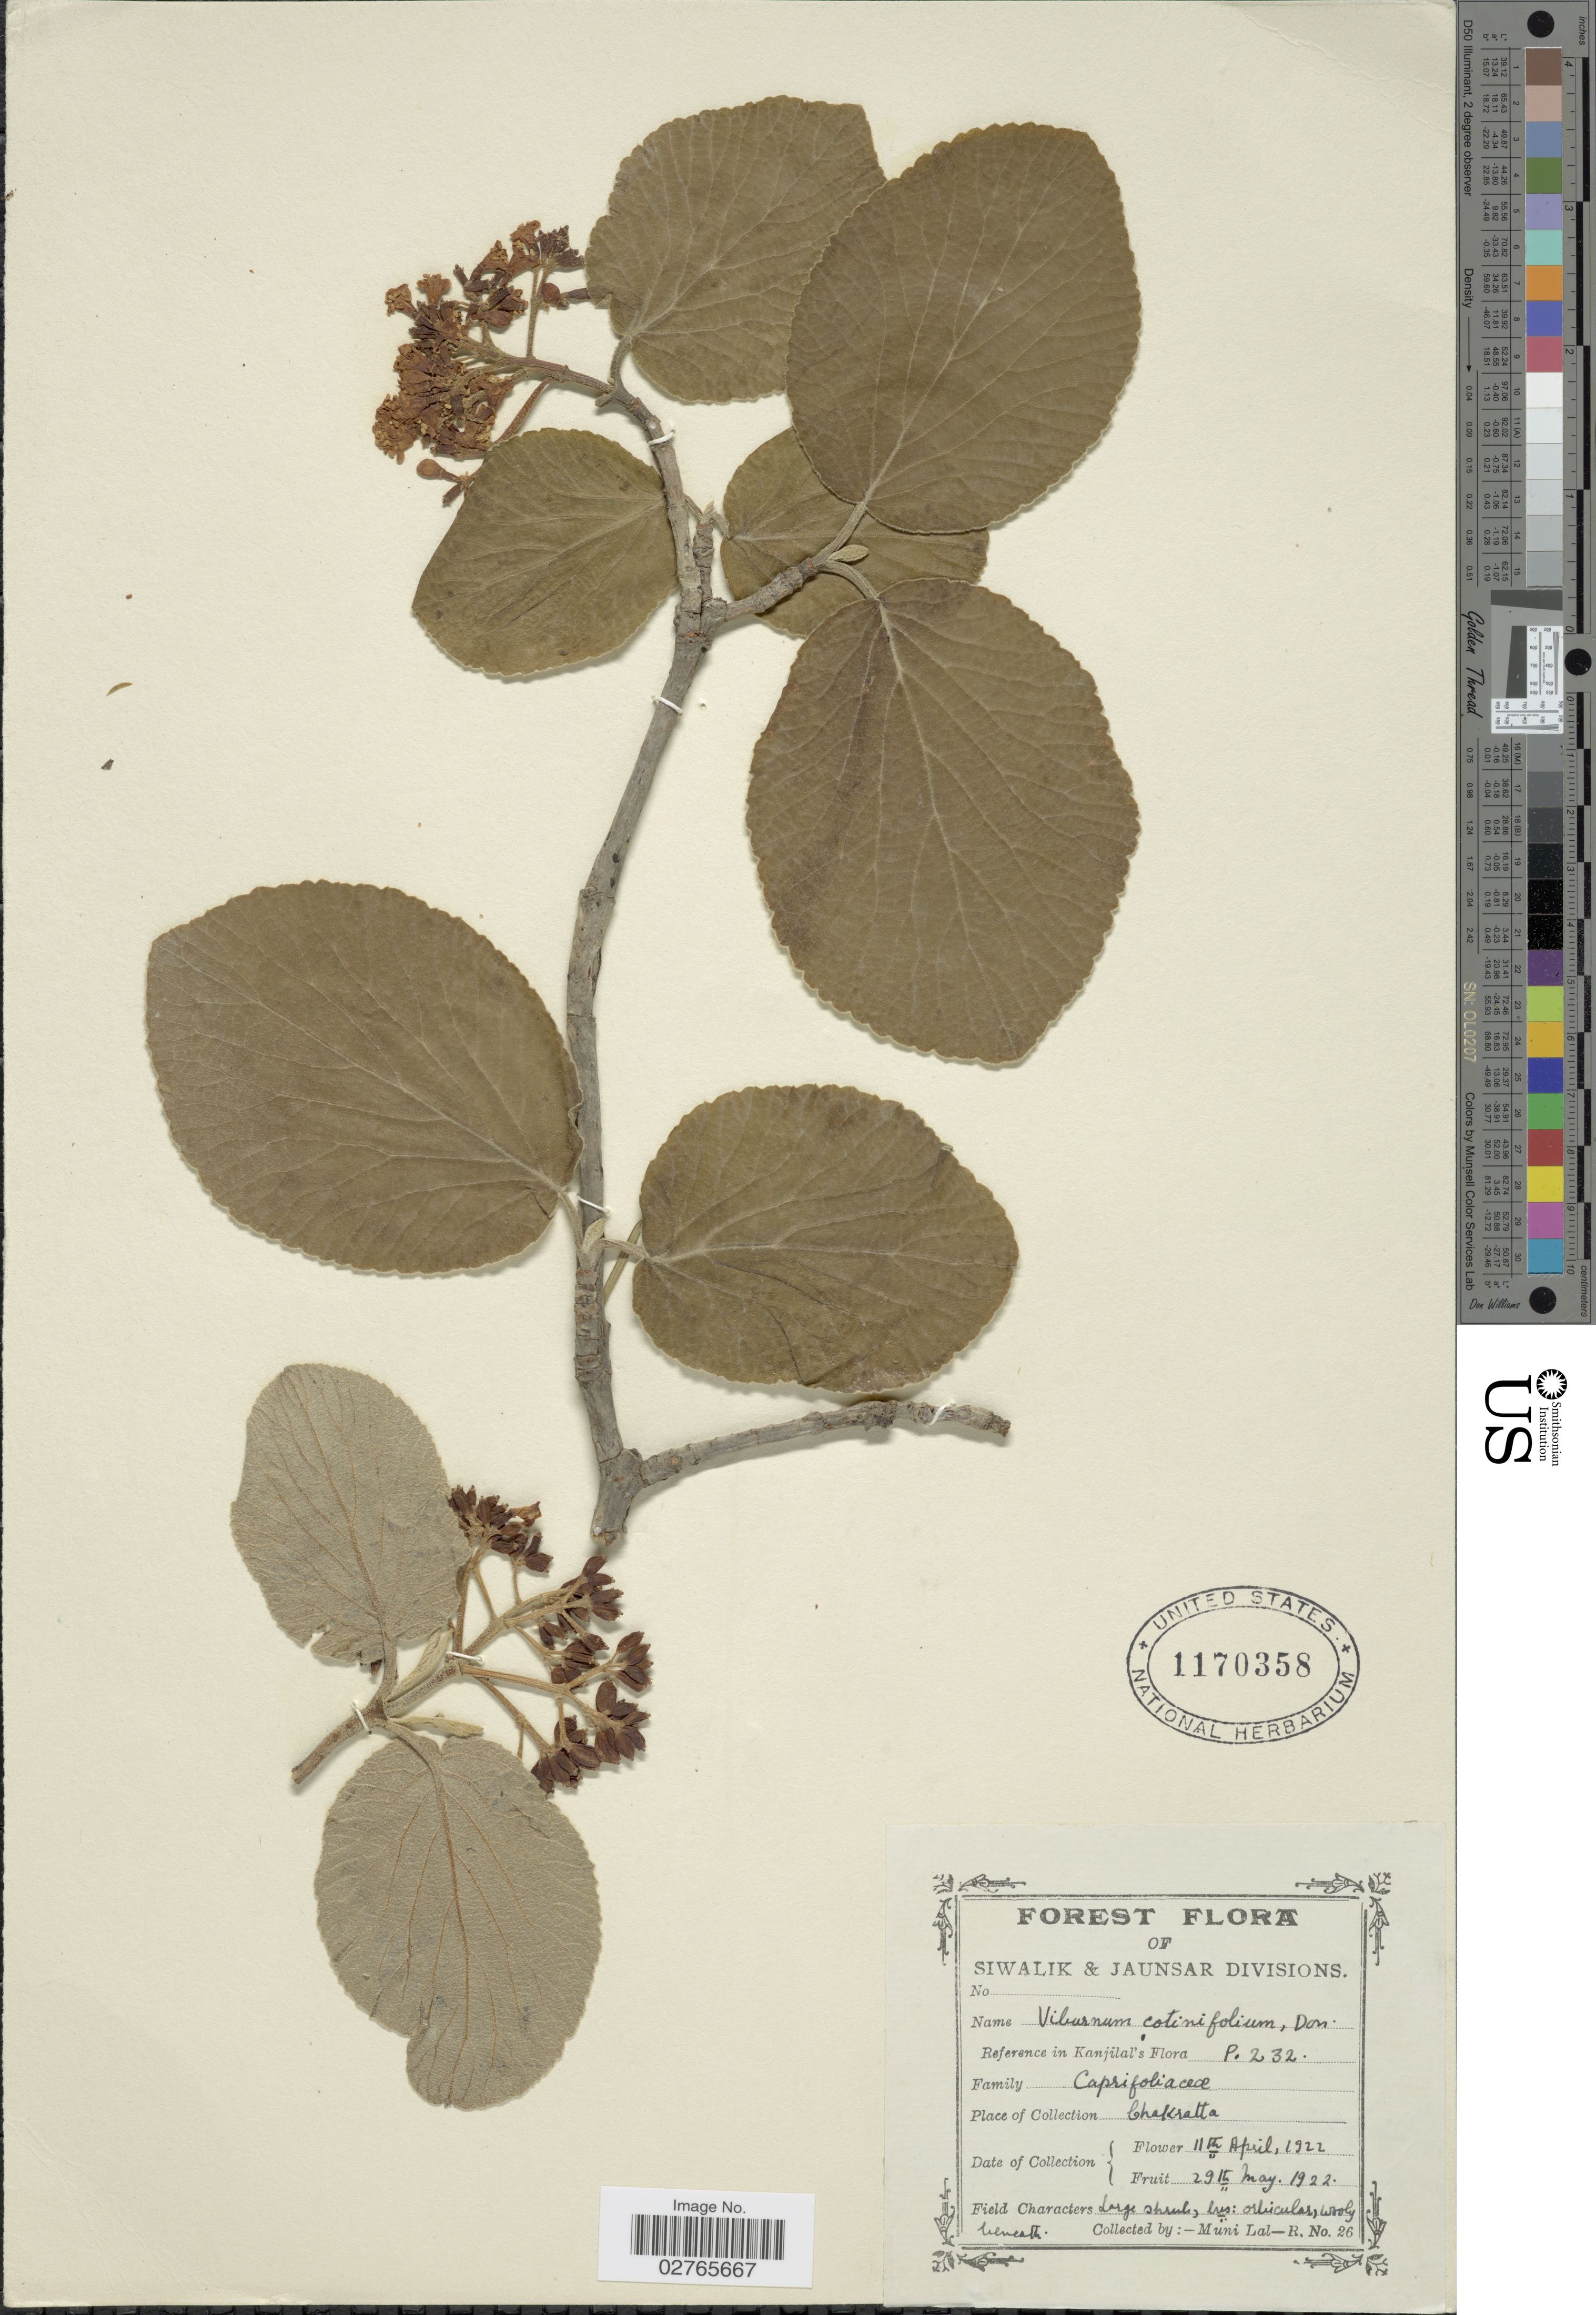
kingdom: Plantae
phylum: Tracheophyta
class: Magnoliopsida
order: Dipsacales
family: Viburnaceae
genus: Viburnum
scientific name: Viburnum cotinifolium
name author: D. Don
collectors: M. Lal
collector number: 26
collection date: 1922-04-11/1922-05-29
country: India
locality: Siwalik & Jaunsar Divisions. Chakratta.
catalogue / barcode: US 1170358